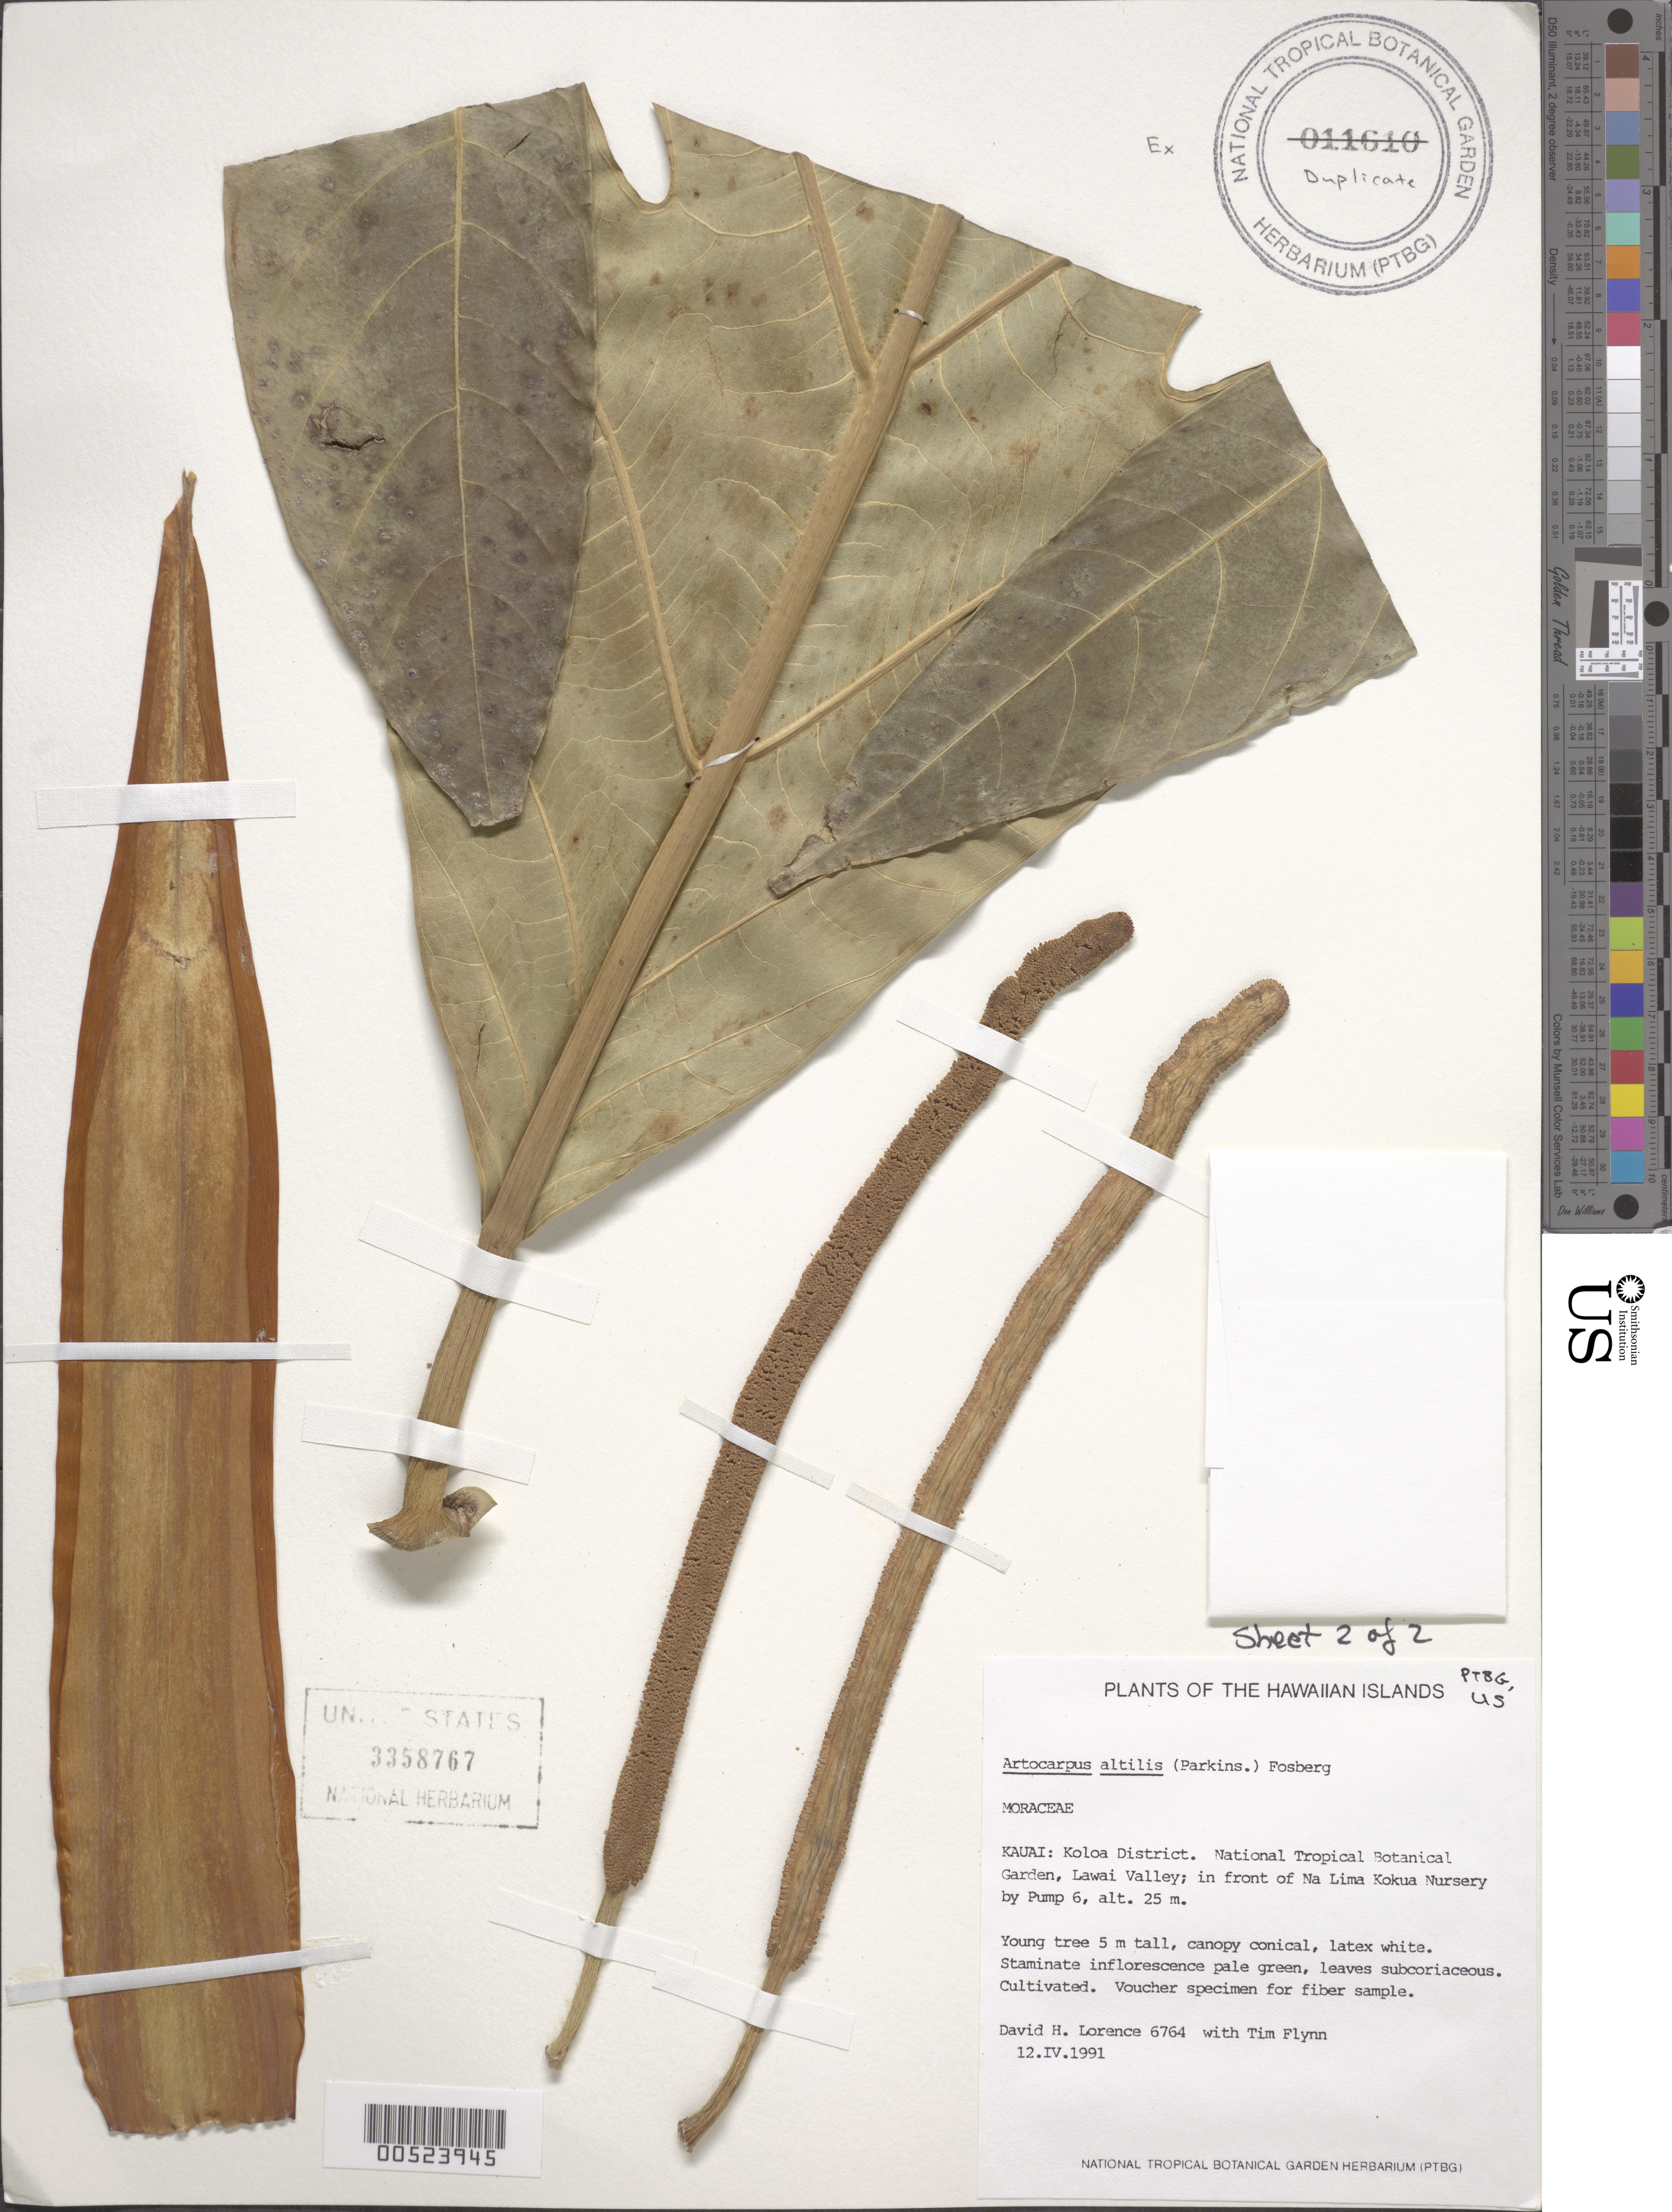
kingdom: Plantae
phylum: Tracheophyta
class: Magnoliopsida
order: Rosales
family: Moraceae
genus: Artocarpus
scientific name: Artocarpus altilis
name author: (Parkinson) Fosberg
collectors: D. Lorence & T. W. Flynn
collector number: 6764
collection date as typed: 12 Apr 1991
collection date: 1991-04-12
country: United States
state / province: Hawaii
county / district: Kauai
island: Kaua'i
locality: Koloa Dist, National Tropical Botanical Garden, Lawai Valley, in front of Na Lima Kokua Nursery by Pump 6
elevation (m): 25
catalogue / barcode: US 3358767